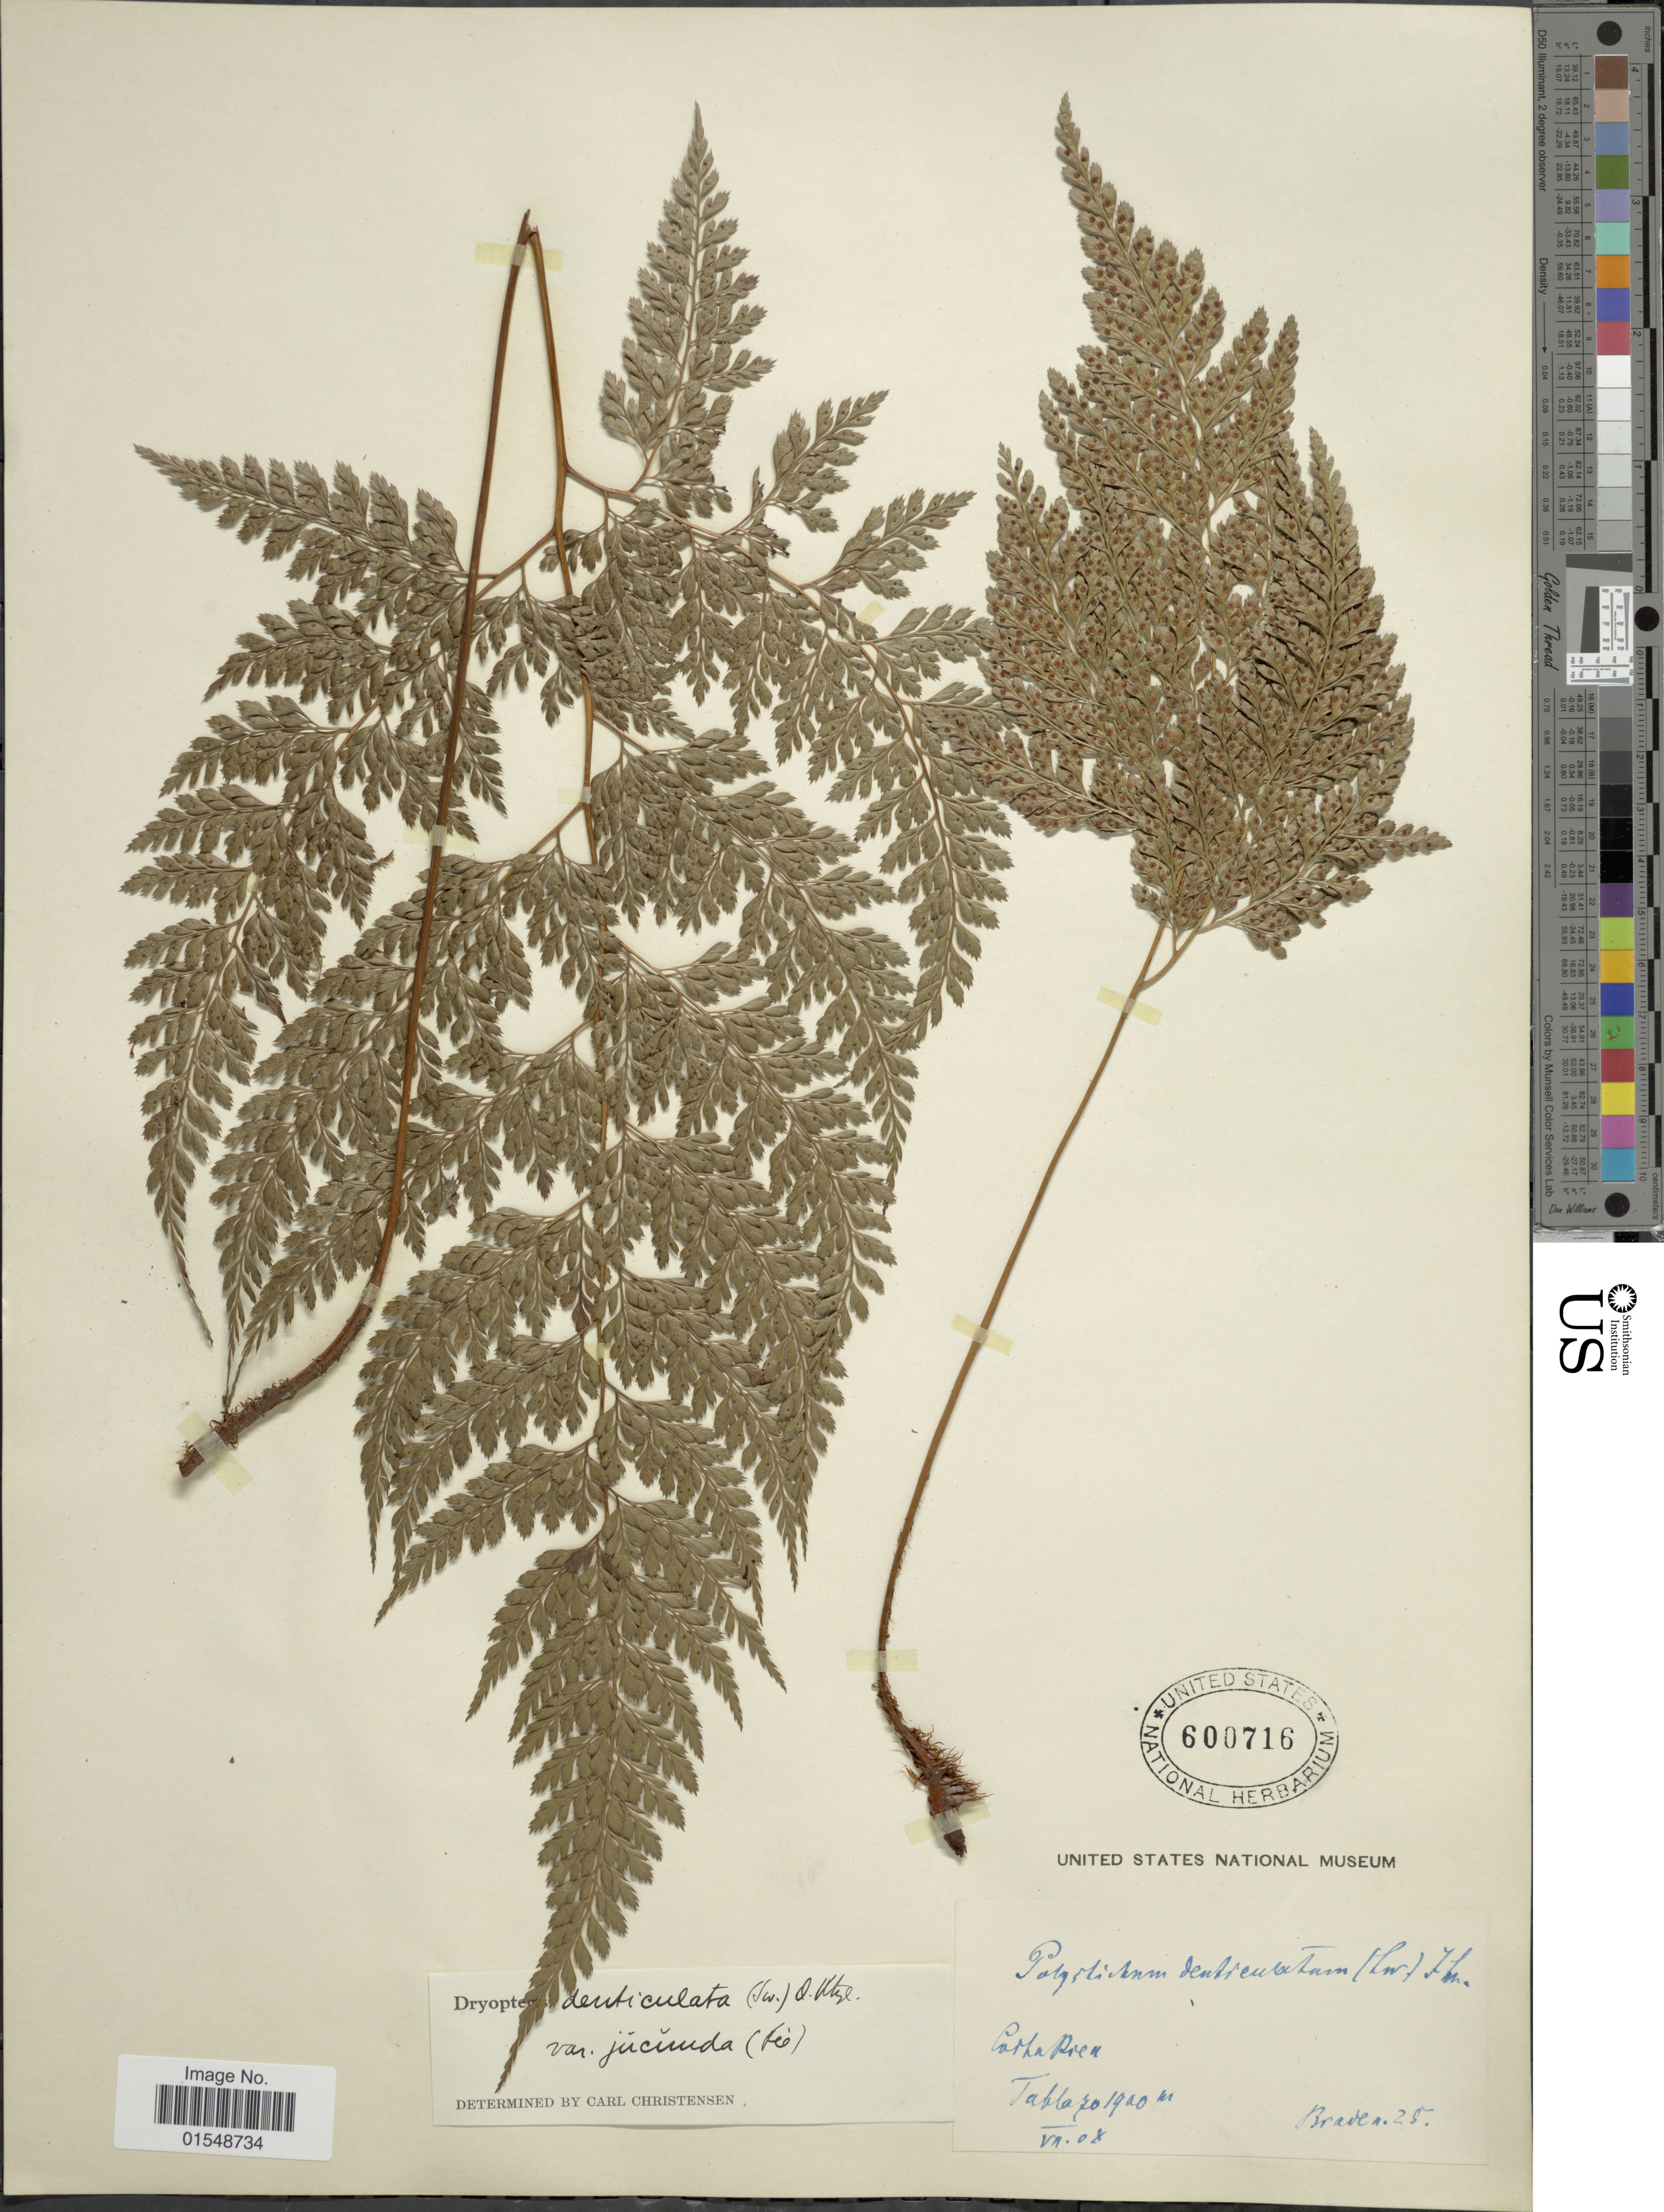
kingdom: Plantae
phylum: Tracheophyta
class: Polypodiopsida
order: Polypodiales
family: Dryopteridaceae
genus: Arachniodes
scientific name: Arachniodes denticulata var. jucunda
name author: (Fée) Lellinger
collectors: -- Brade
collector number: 25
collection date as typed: Transcribed d/m/y: /7/8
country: Costa Rica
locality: Tablazo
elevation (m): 1900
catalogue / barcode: US 600716